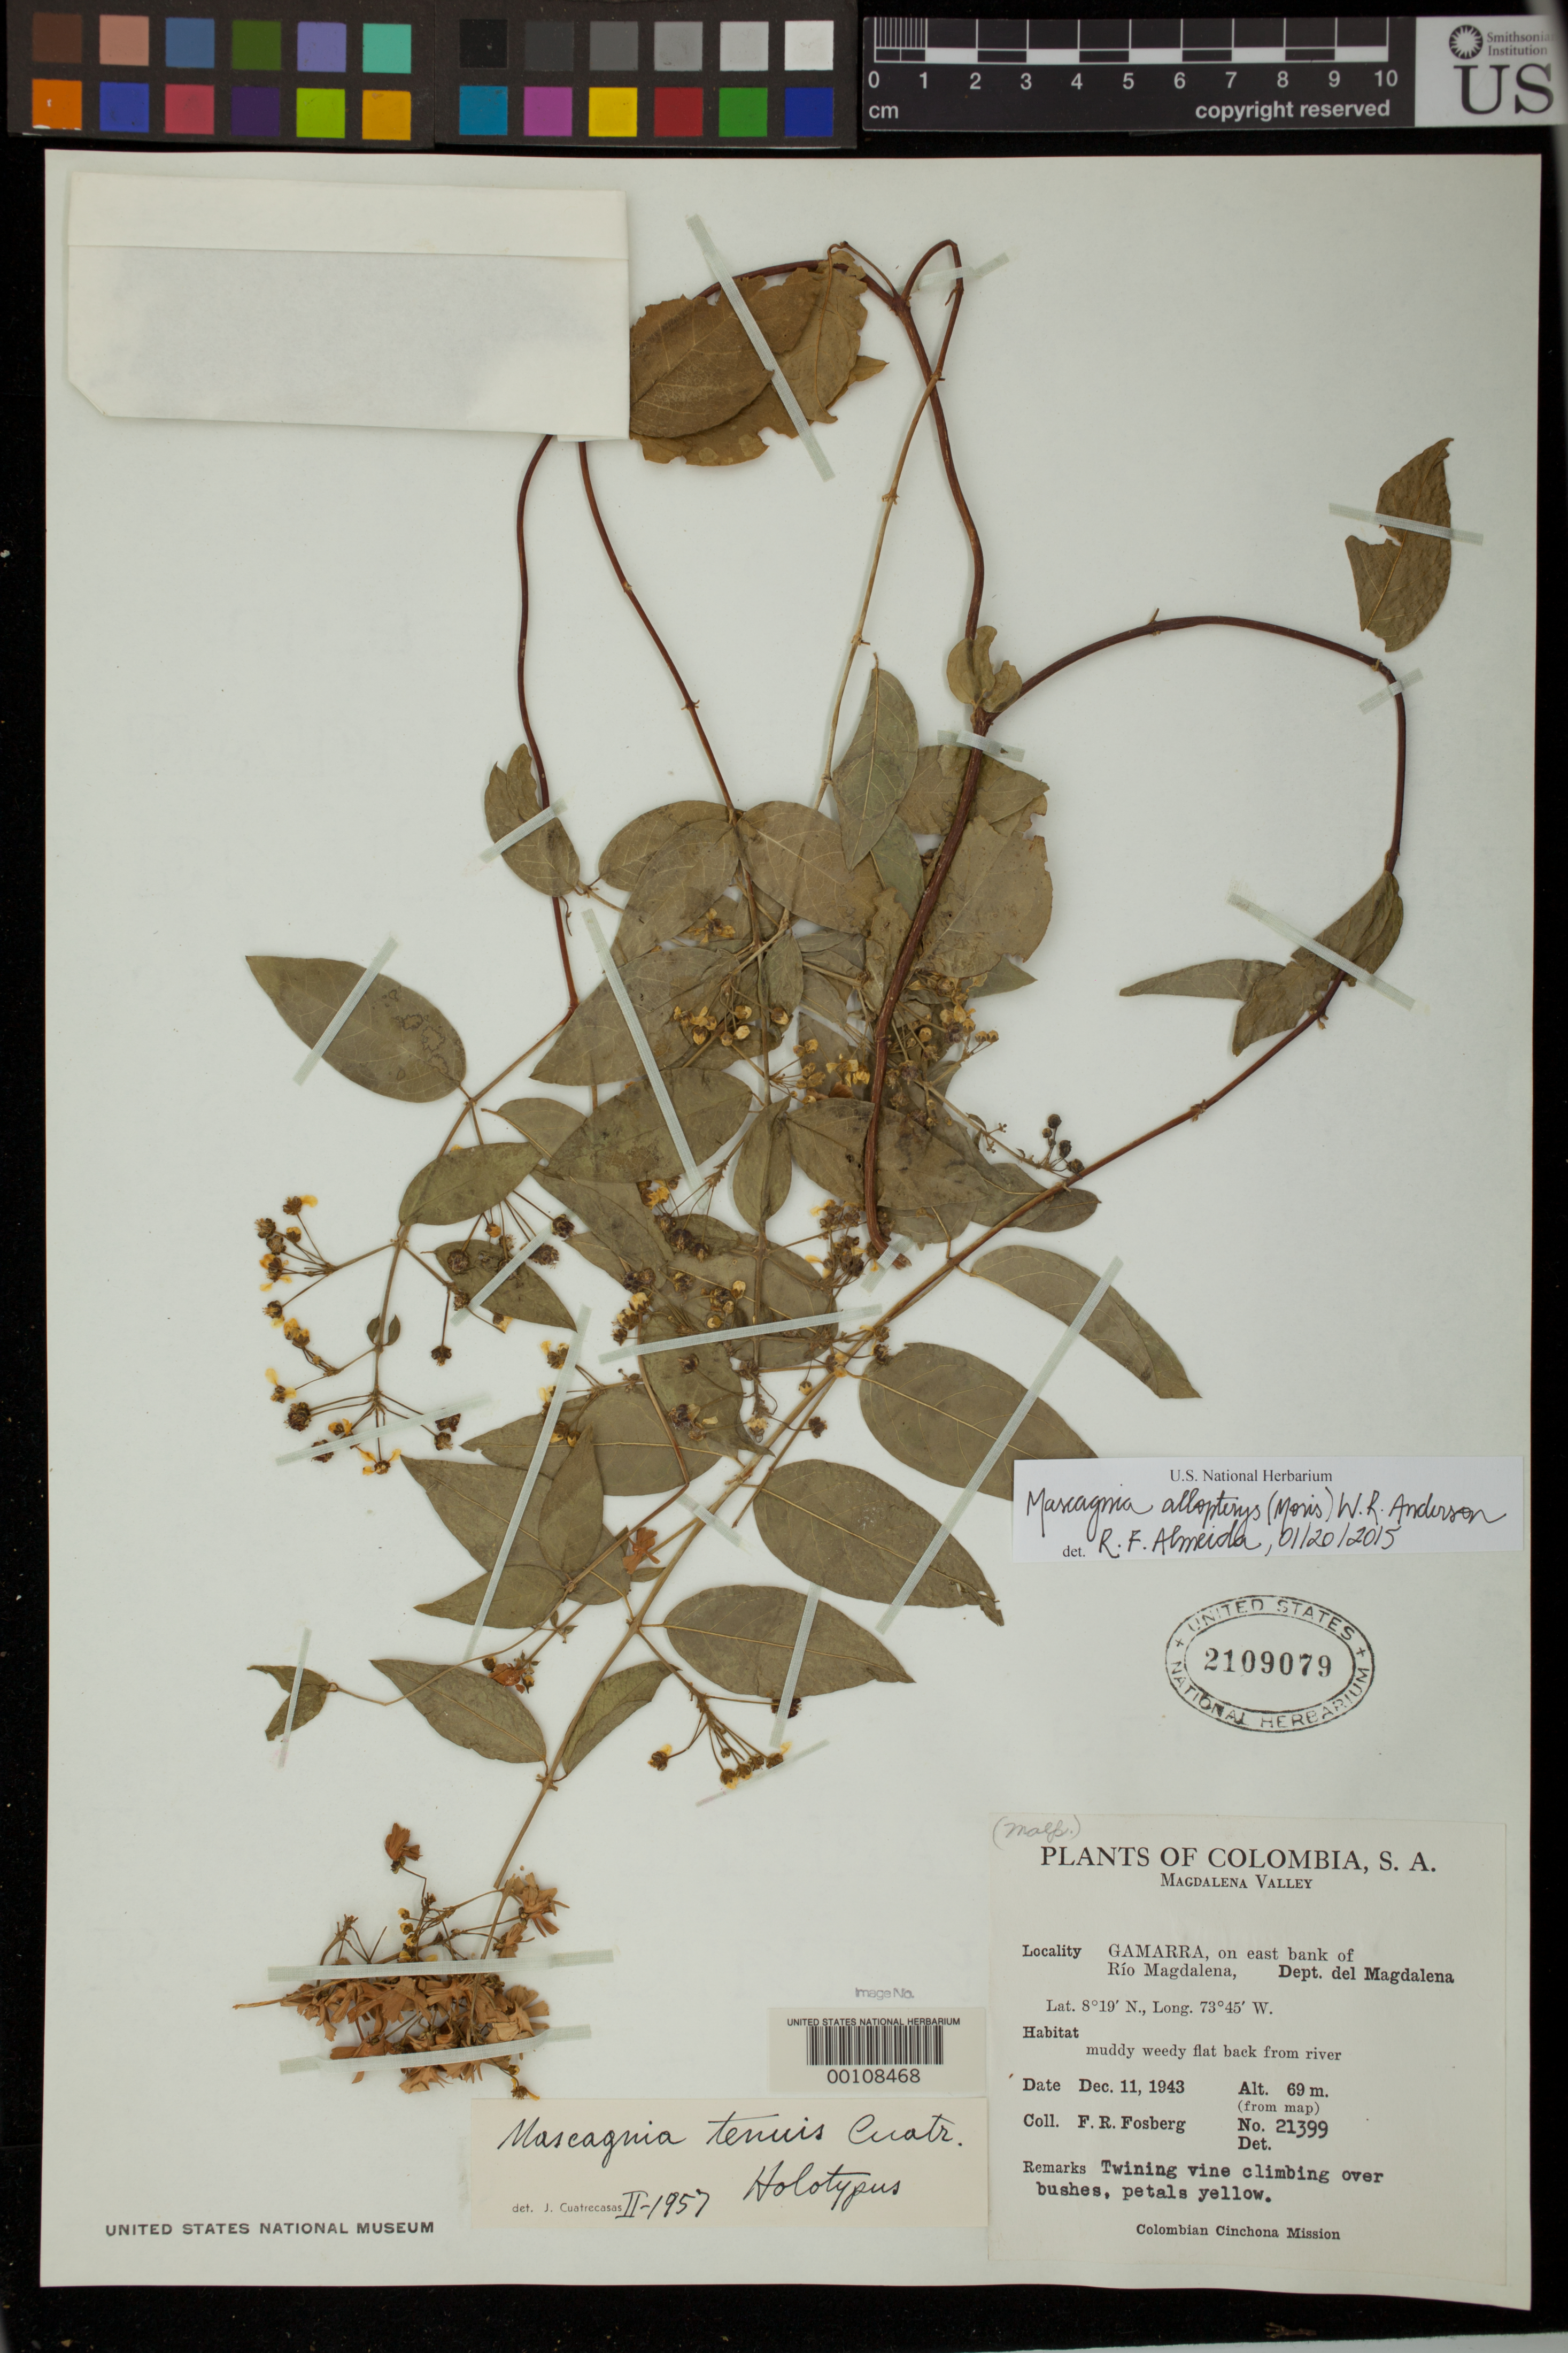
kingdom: Plantae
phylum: Tracheophyta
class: Magnoliopsida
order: Malpighiales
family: Malpighiaceae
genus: Mascagnia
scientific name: Mascagnia tenuis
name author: Cuatrec.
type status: Holotype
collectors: F. R. Fosberg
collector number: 21399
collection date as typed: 11 Dec 1943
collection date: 1943-12-11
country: Colombia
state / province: Magdalena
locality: Gamarra, E bank of Rio Magdalena.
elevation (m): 69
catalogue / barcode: US 2109079